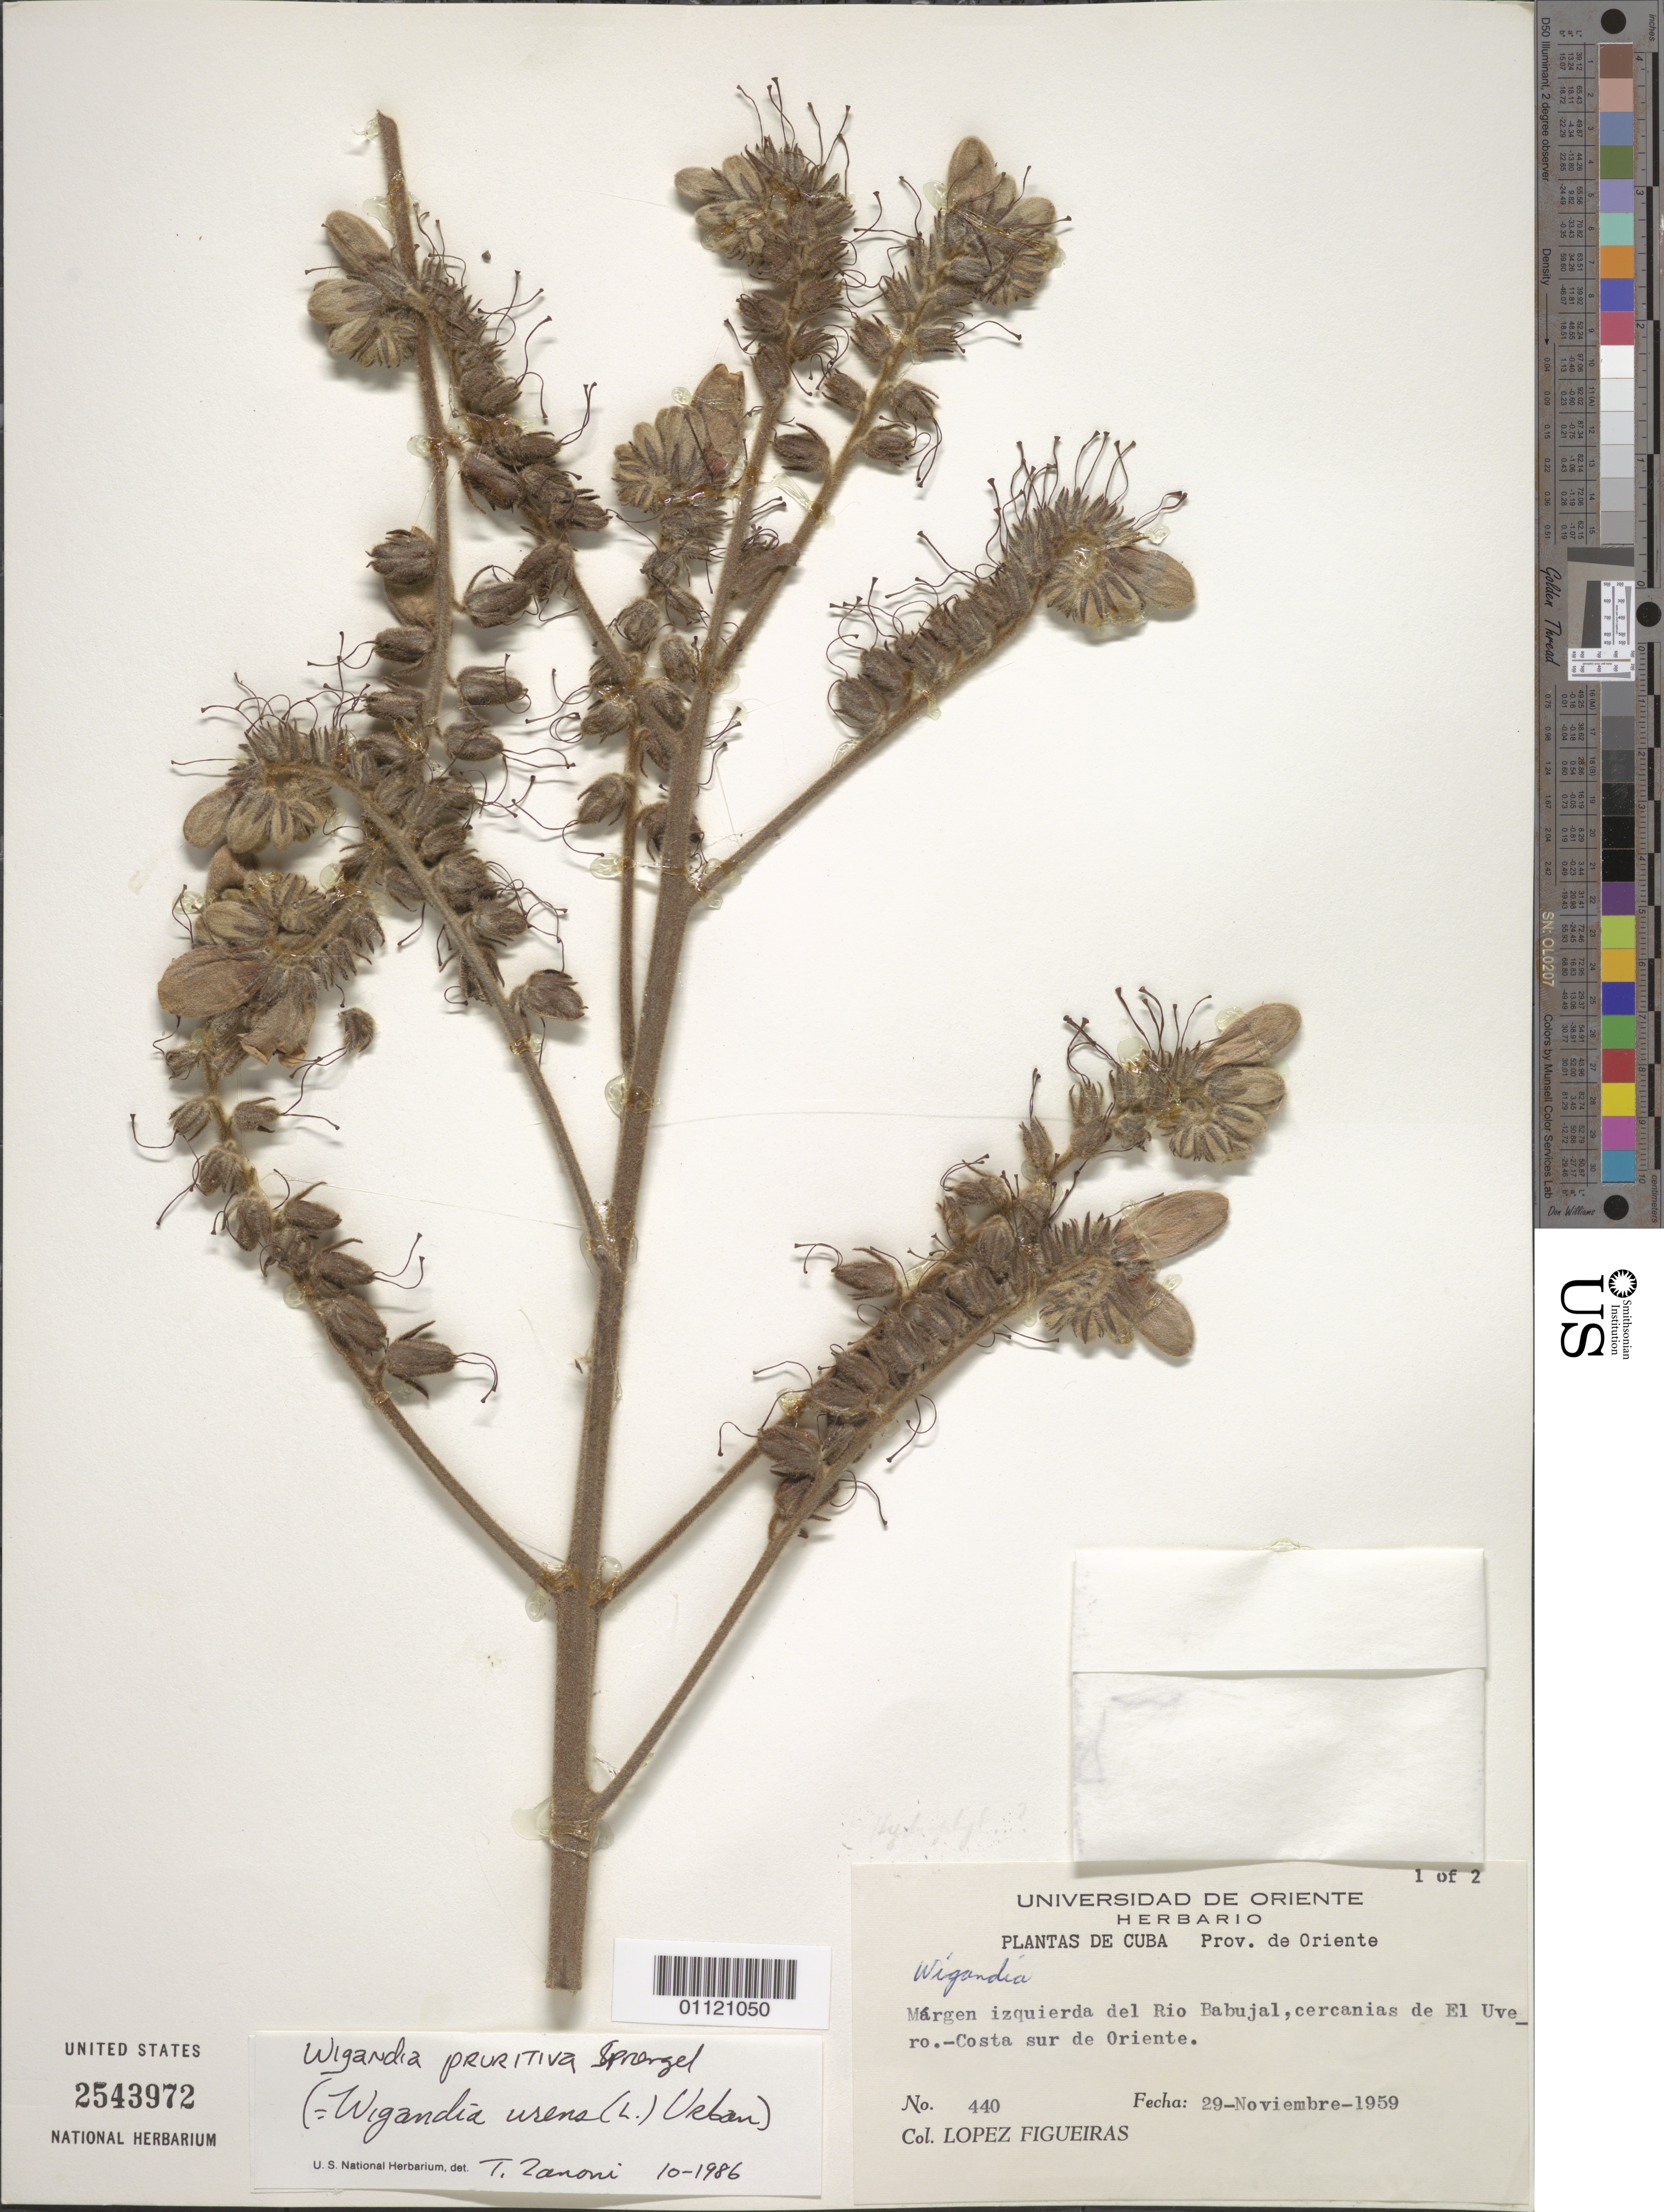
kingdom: Plantae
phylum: Tracheophyta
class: Magnoliopsida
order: Boraginales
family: Namaceae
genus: Wigandia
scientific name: Wigandia pruritiva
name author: Spreng.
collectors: M. López Figueiras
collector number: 440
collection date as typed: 29 Nov 1959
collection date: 1959-11-29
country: Cuba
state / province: Santiago de Cuba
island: Cuba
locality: Margen izquierda del Rio Babujal, cercanias de El Uvero; Costa sur de Oriente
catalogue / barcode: US 2543972